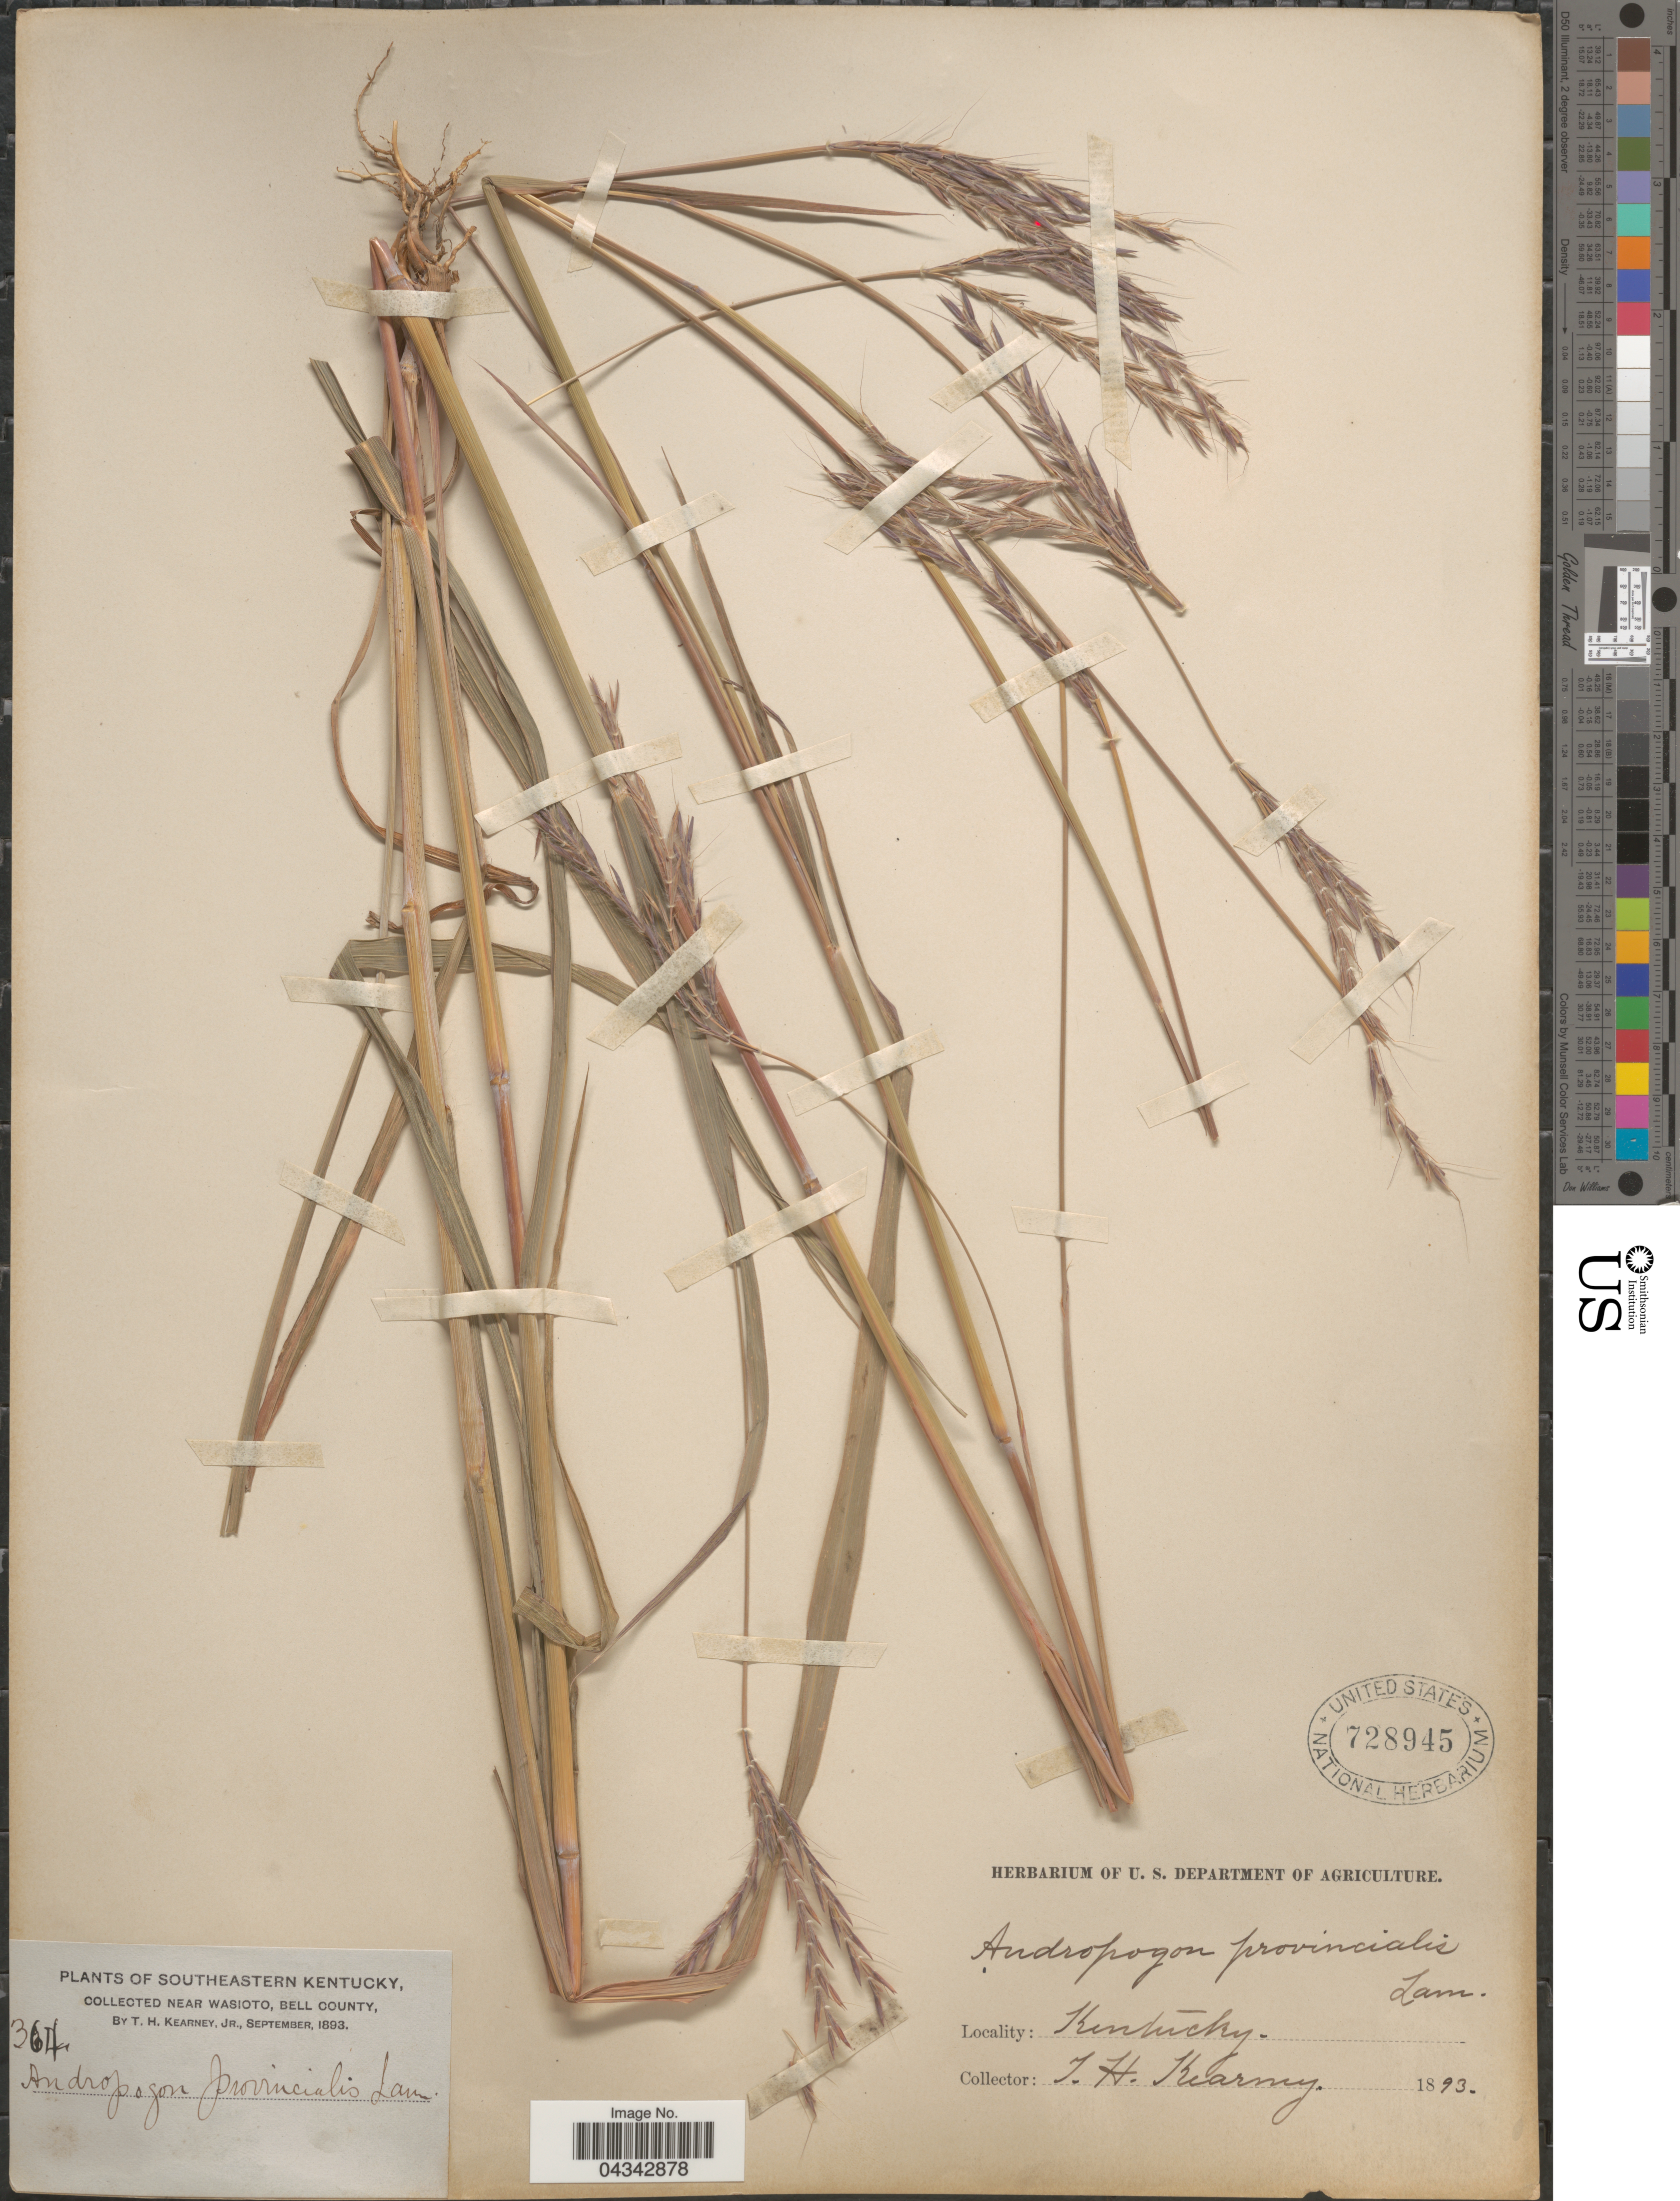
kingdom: Plantae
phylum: Tracheophyta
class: Liliopsida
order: Poales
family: Poaceae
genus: Andropogon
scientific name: Andropogon gerardii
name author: Vitman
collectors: T. H. Kearney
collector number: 364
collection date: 1893-09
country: United States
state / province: Kentucky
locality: Southeastern Kentucky, near Wasioto, Bell County.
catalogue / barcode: US 728945